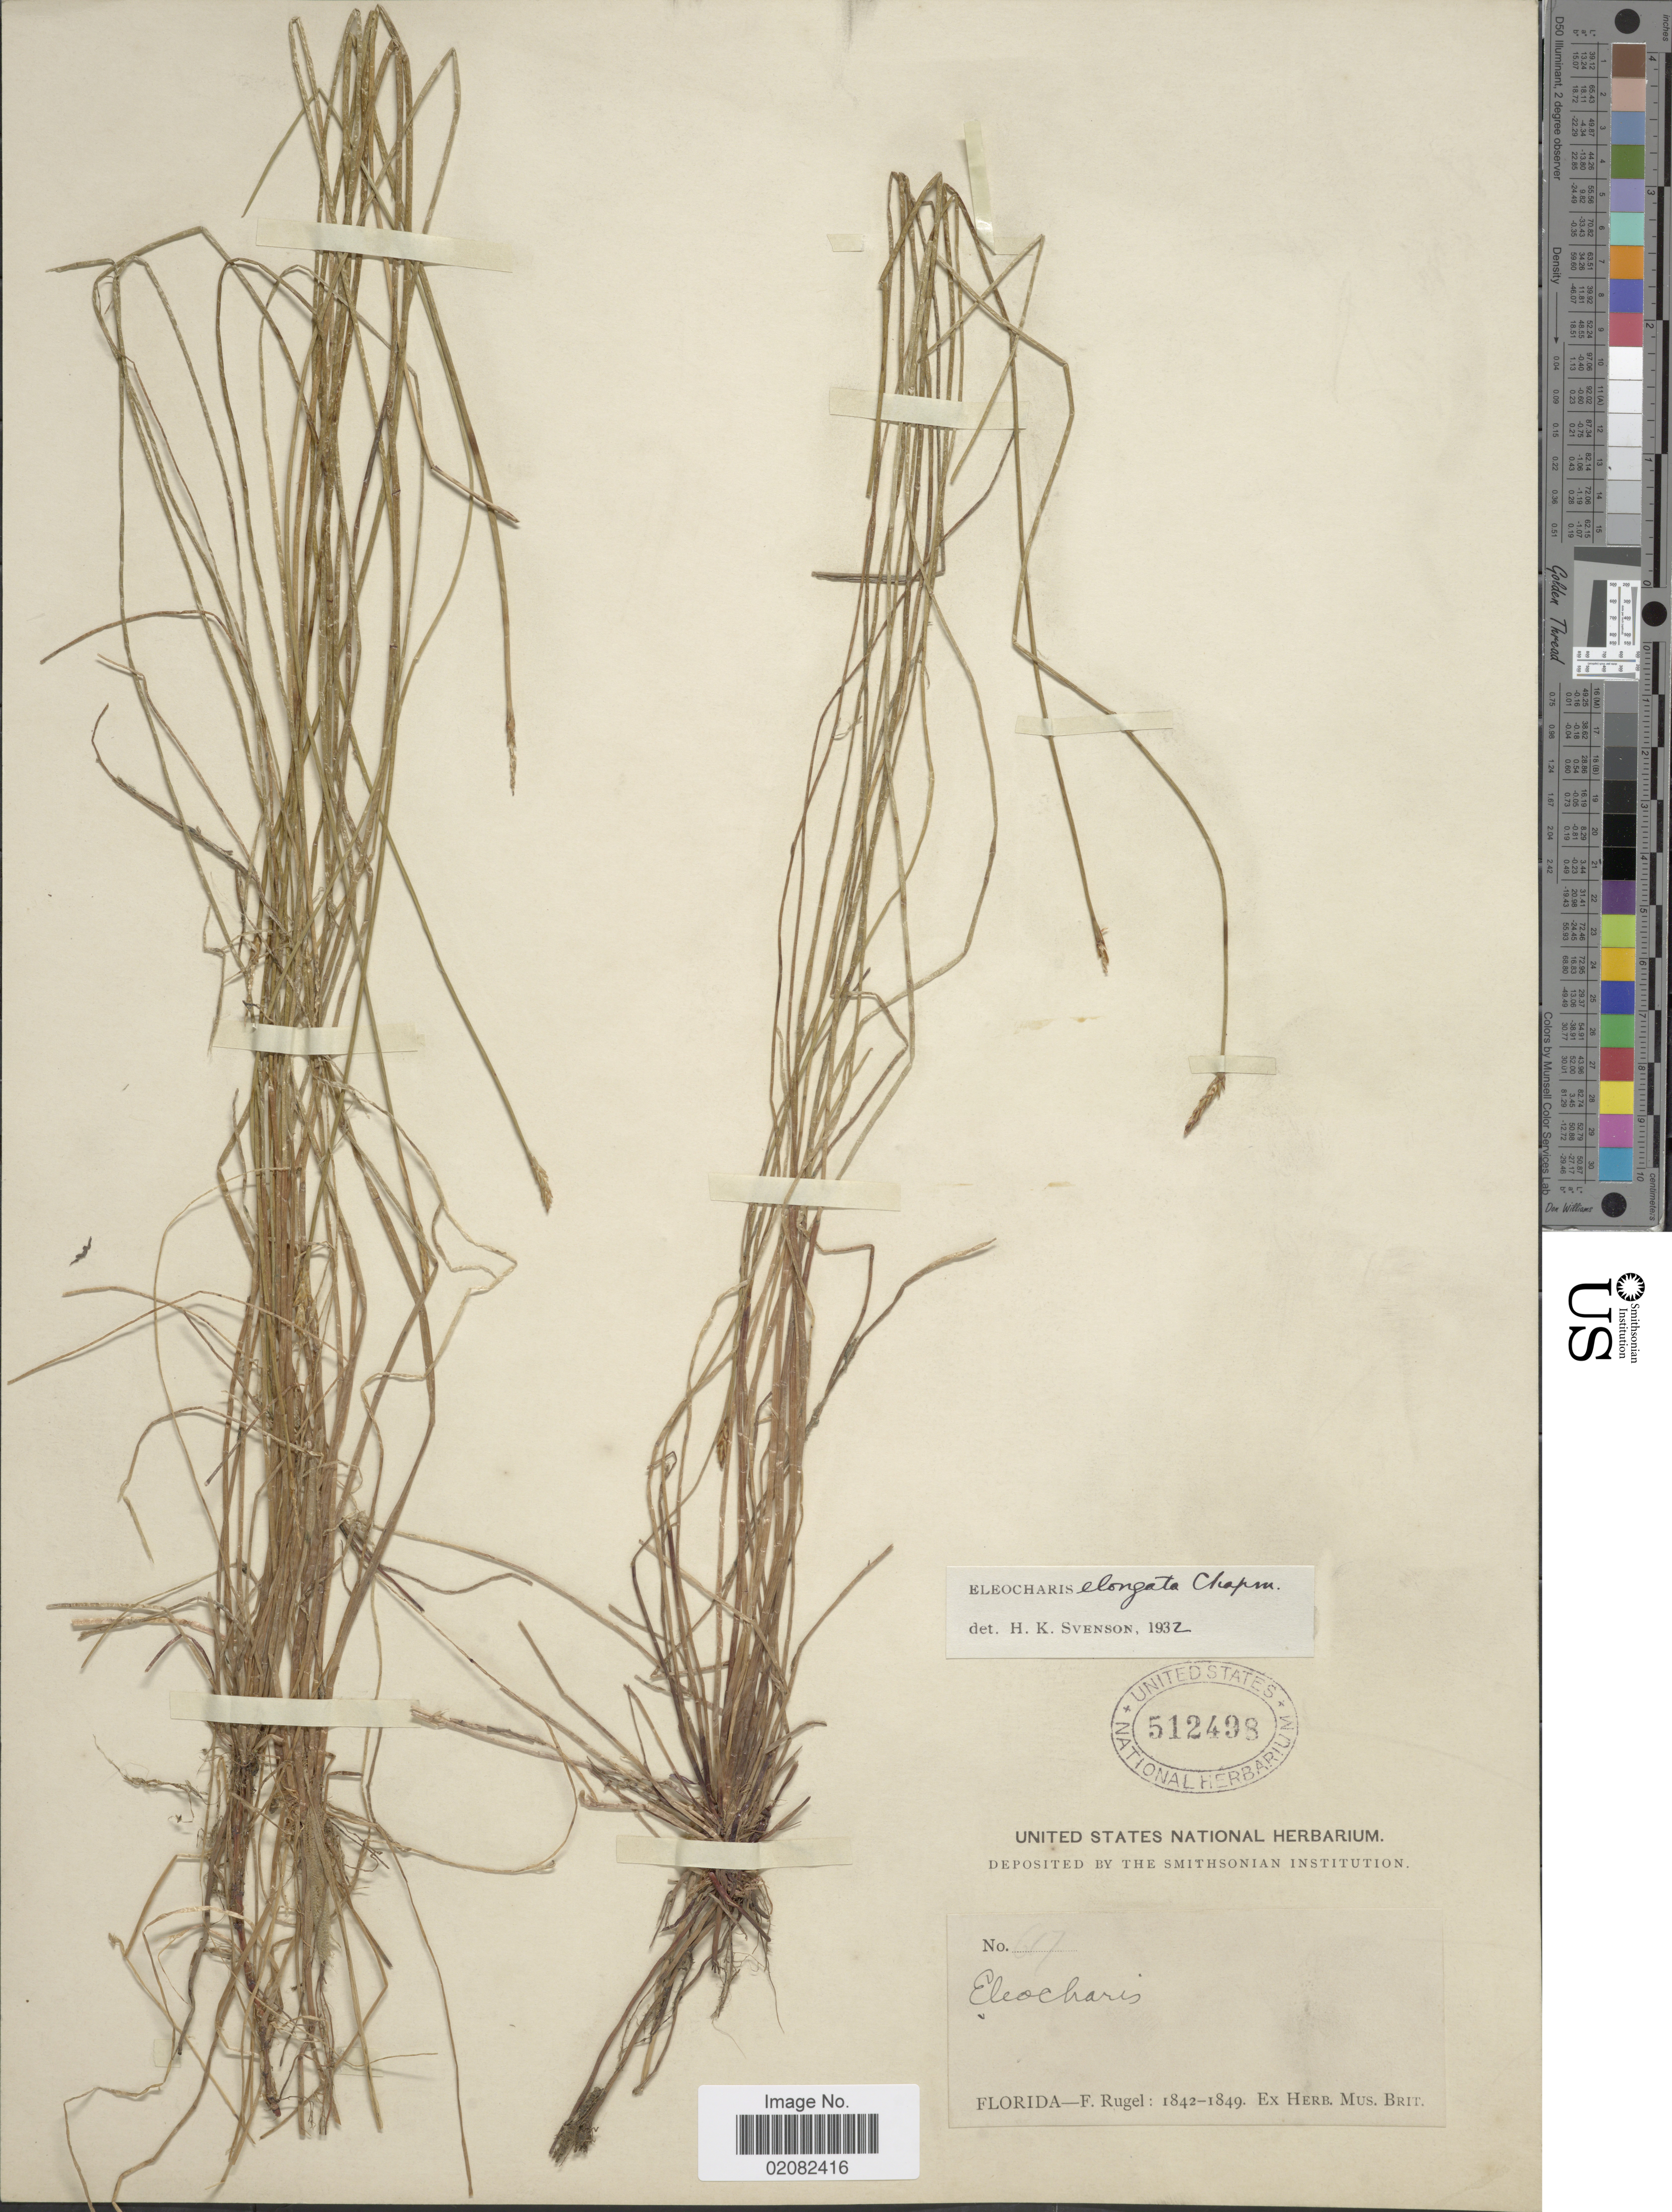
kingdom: Plantae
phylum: Tracheophyta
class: Liliopsida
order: Poales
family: Cyperaceae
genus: Eleocharis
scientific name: Eleocharis elongata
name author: Chapm.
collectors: F. Rugel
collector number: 617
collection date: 1842/1849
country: United States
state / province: Florida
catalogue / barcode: US 512498